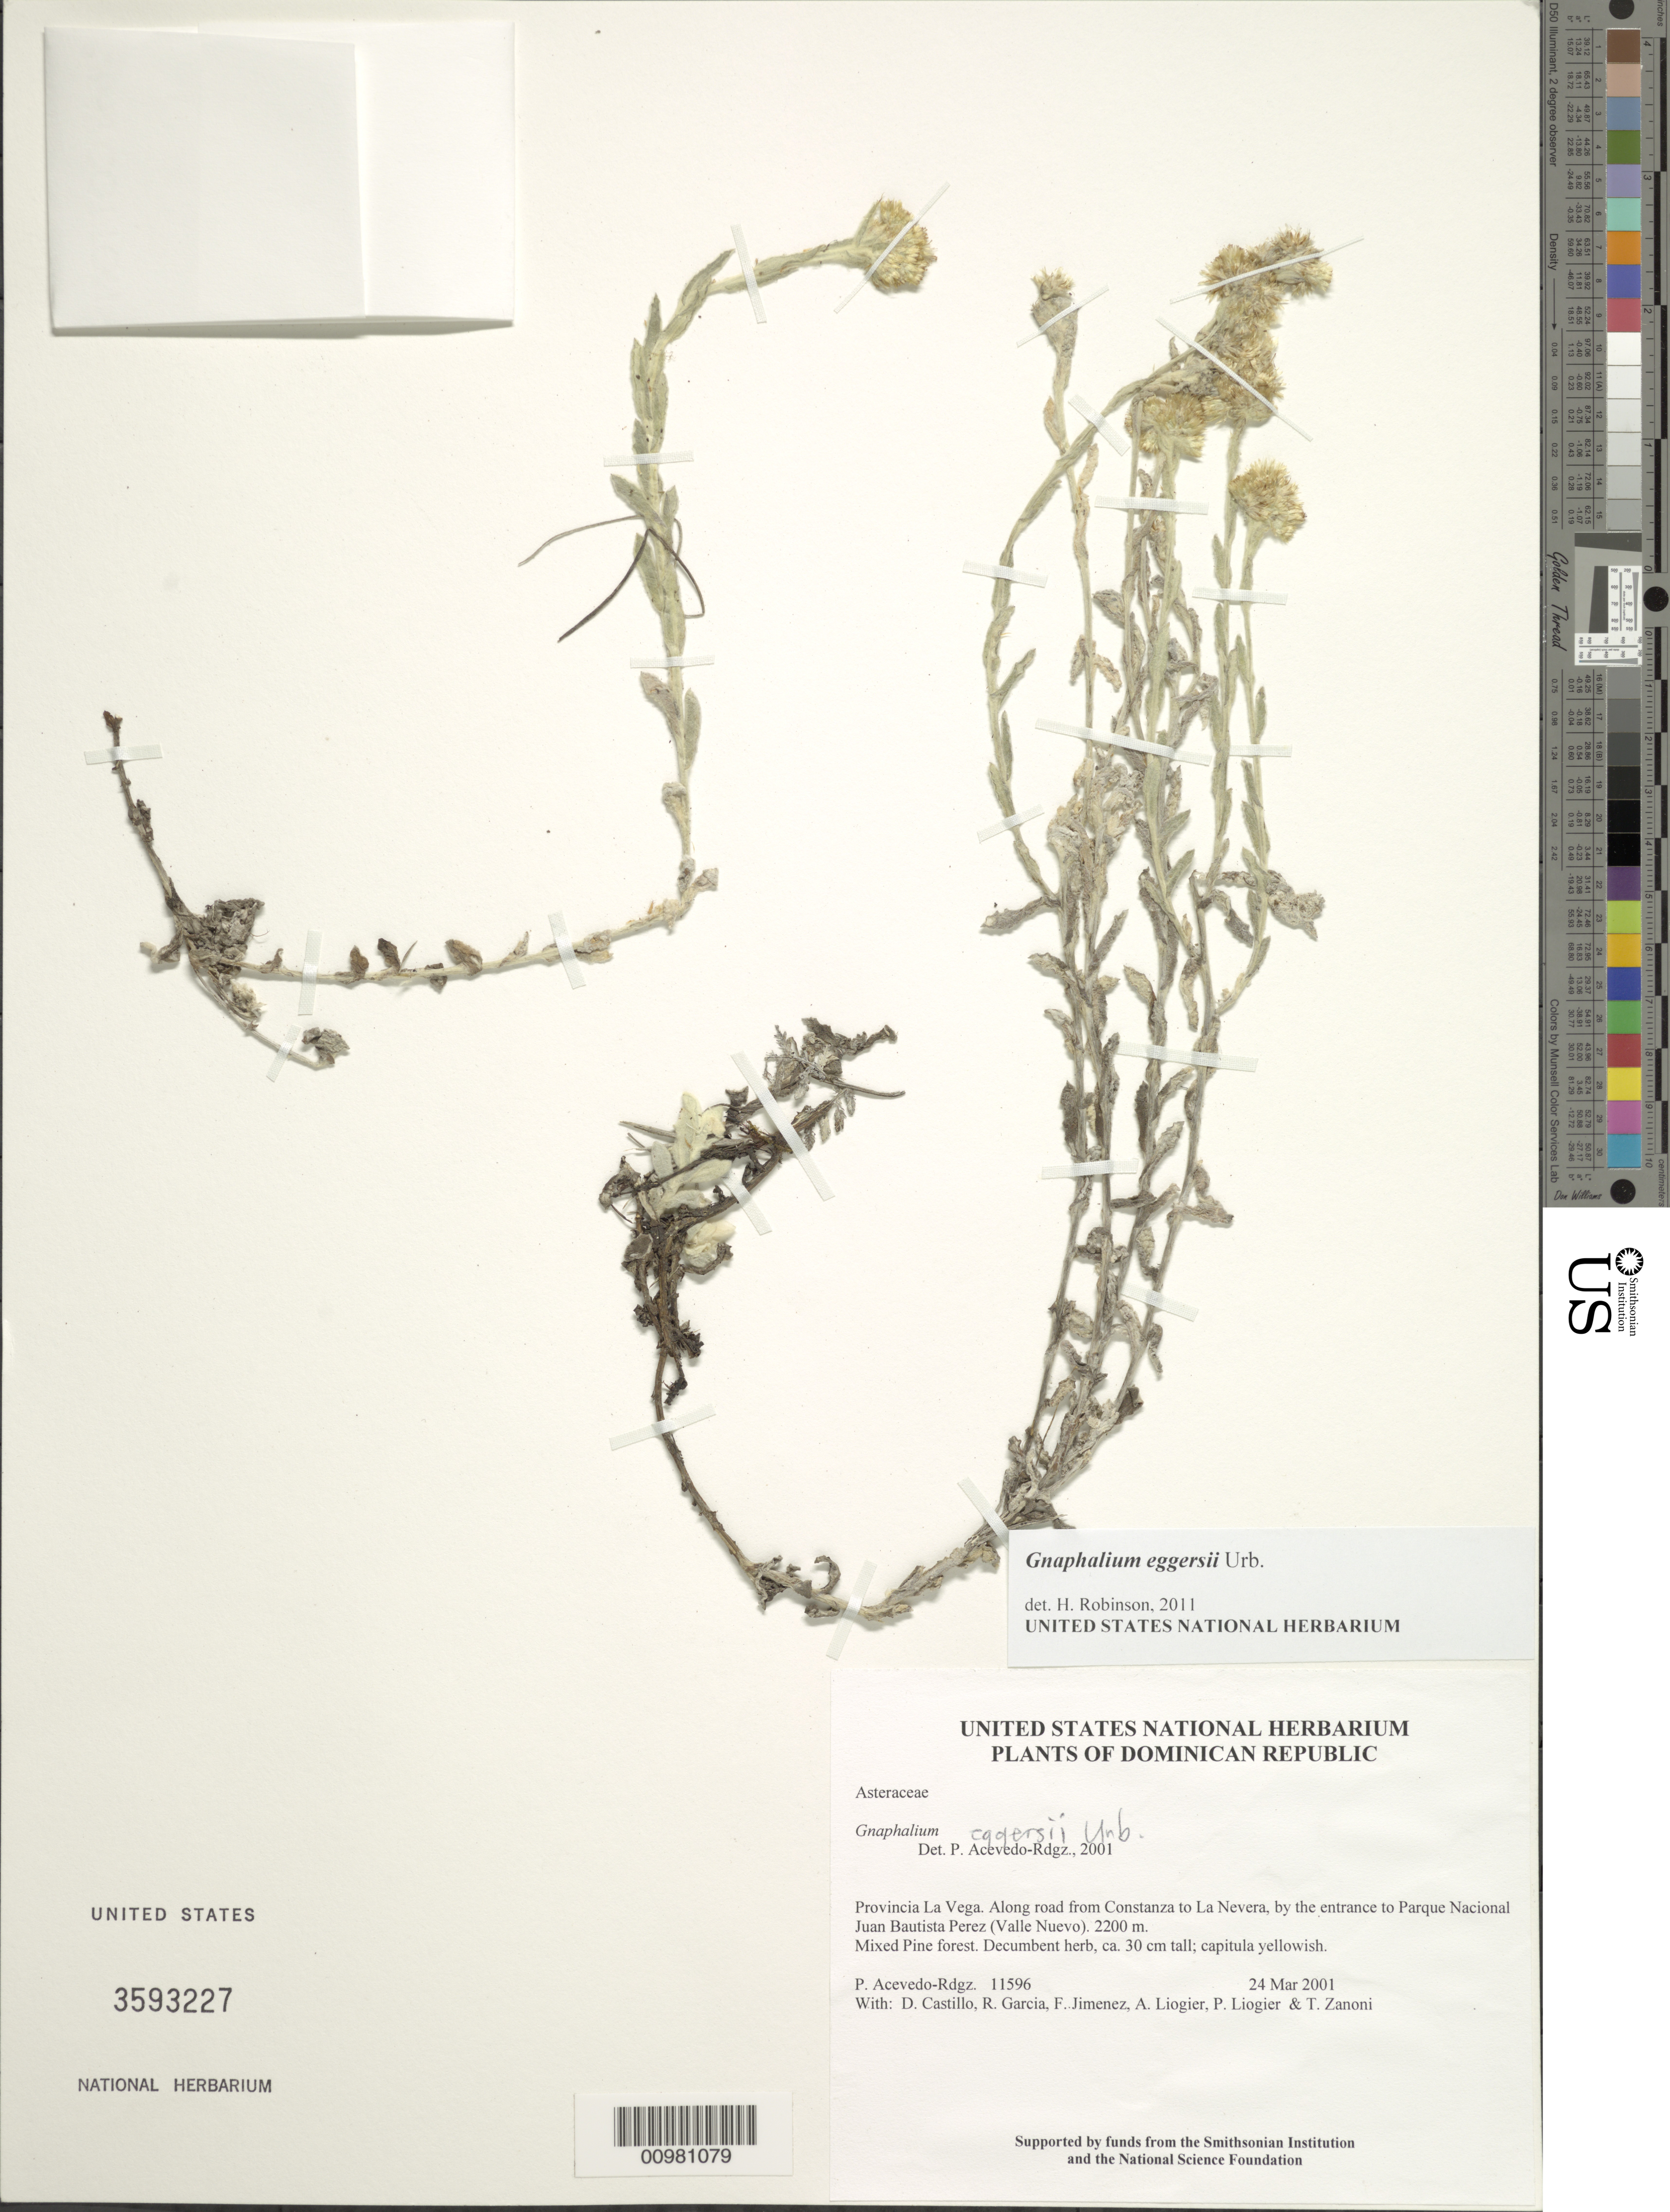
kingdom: Plantae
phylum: Tracheophyta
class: Magnoliopsida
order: Asterales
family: Asteraceae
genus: Pseudognaphalium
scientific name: Pseudognaphalium eggersii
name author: (Urb.) Anderb.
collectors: P. Acevedo-Rodr., D. Castillo, R. G. García, F. Jimenez, A. H. Liogier, M. P. Liogier & T. A. Zanoni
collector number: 11596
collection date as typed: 24 Mar 2001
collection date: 2001-03-24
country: Dominican Republic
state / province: La Vega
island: Hispaniola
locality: Provincia La Vega. Along road from Constanza to La Nevera, by the entrance to Parque Nacional Juan Bautista Perez (Valle Nuevo).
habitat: Mixed Pine forest.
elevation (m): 2200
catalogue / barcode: US 3593227